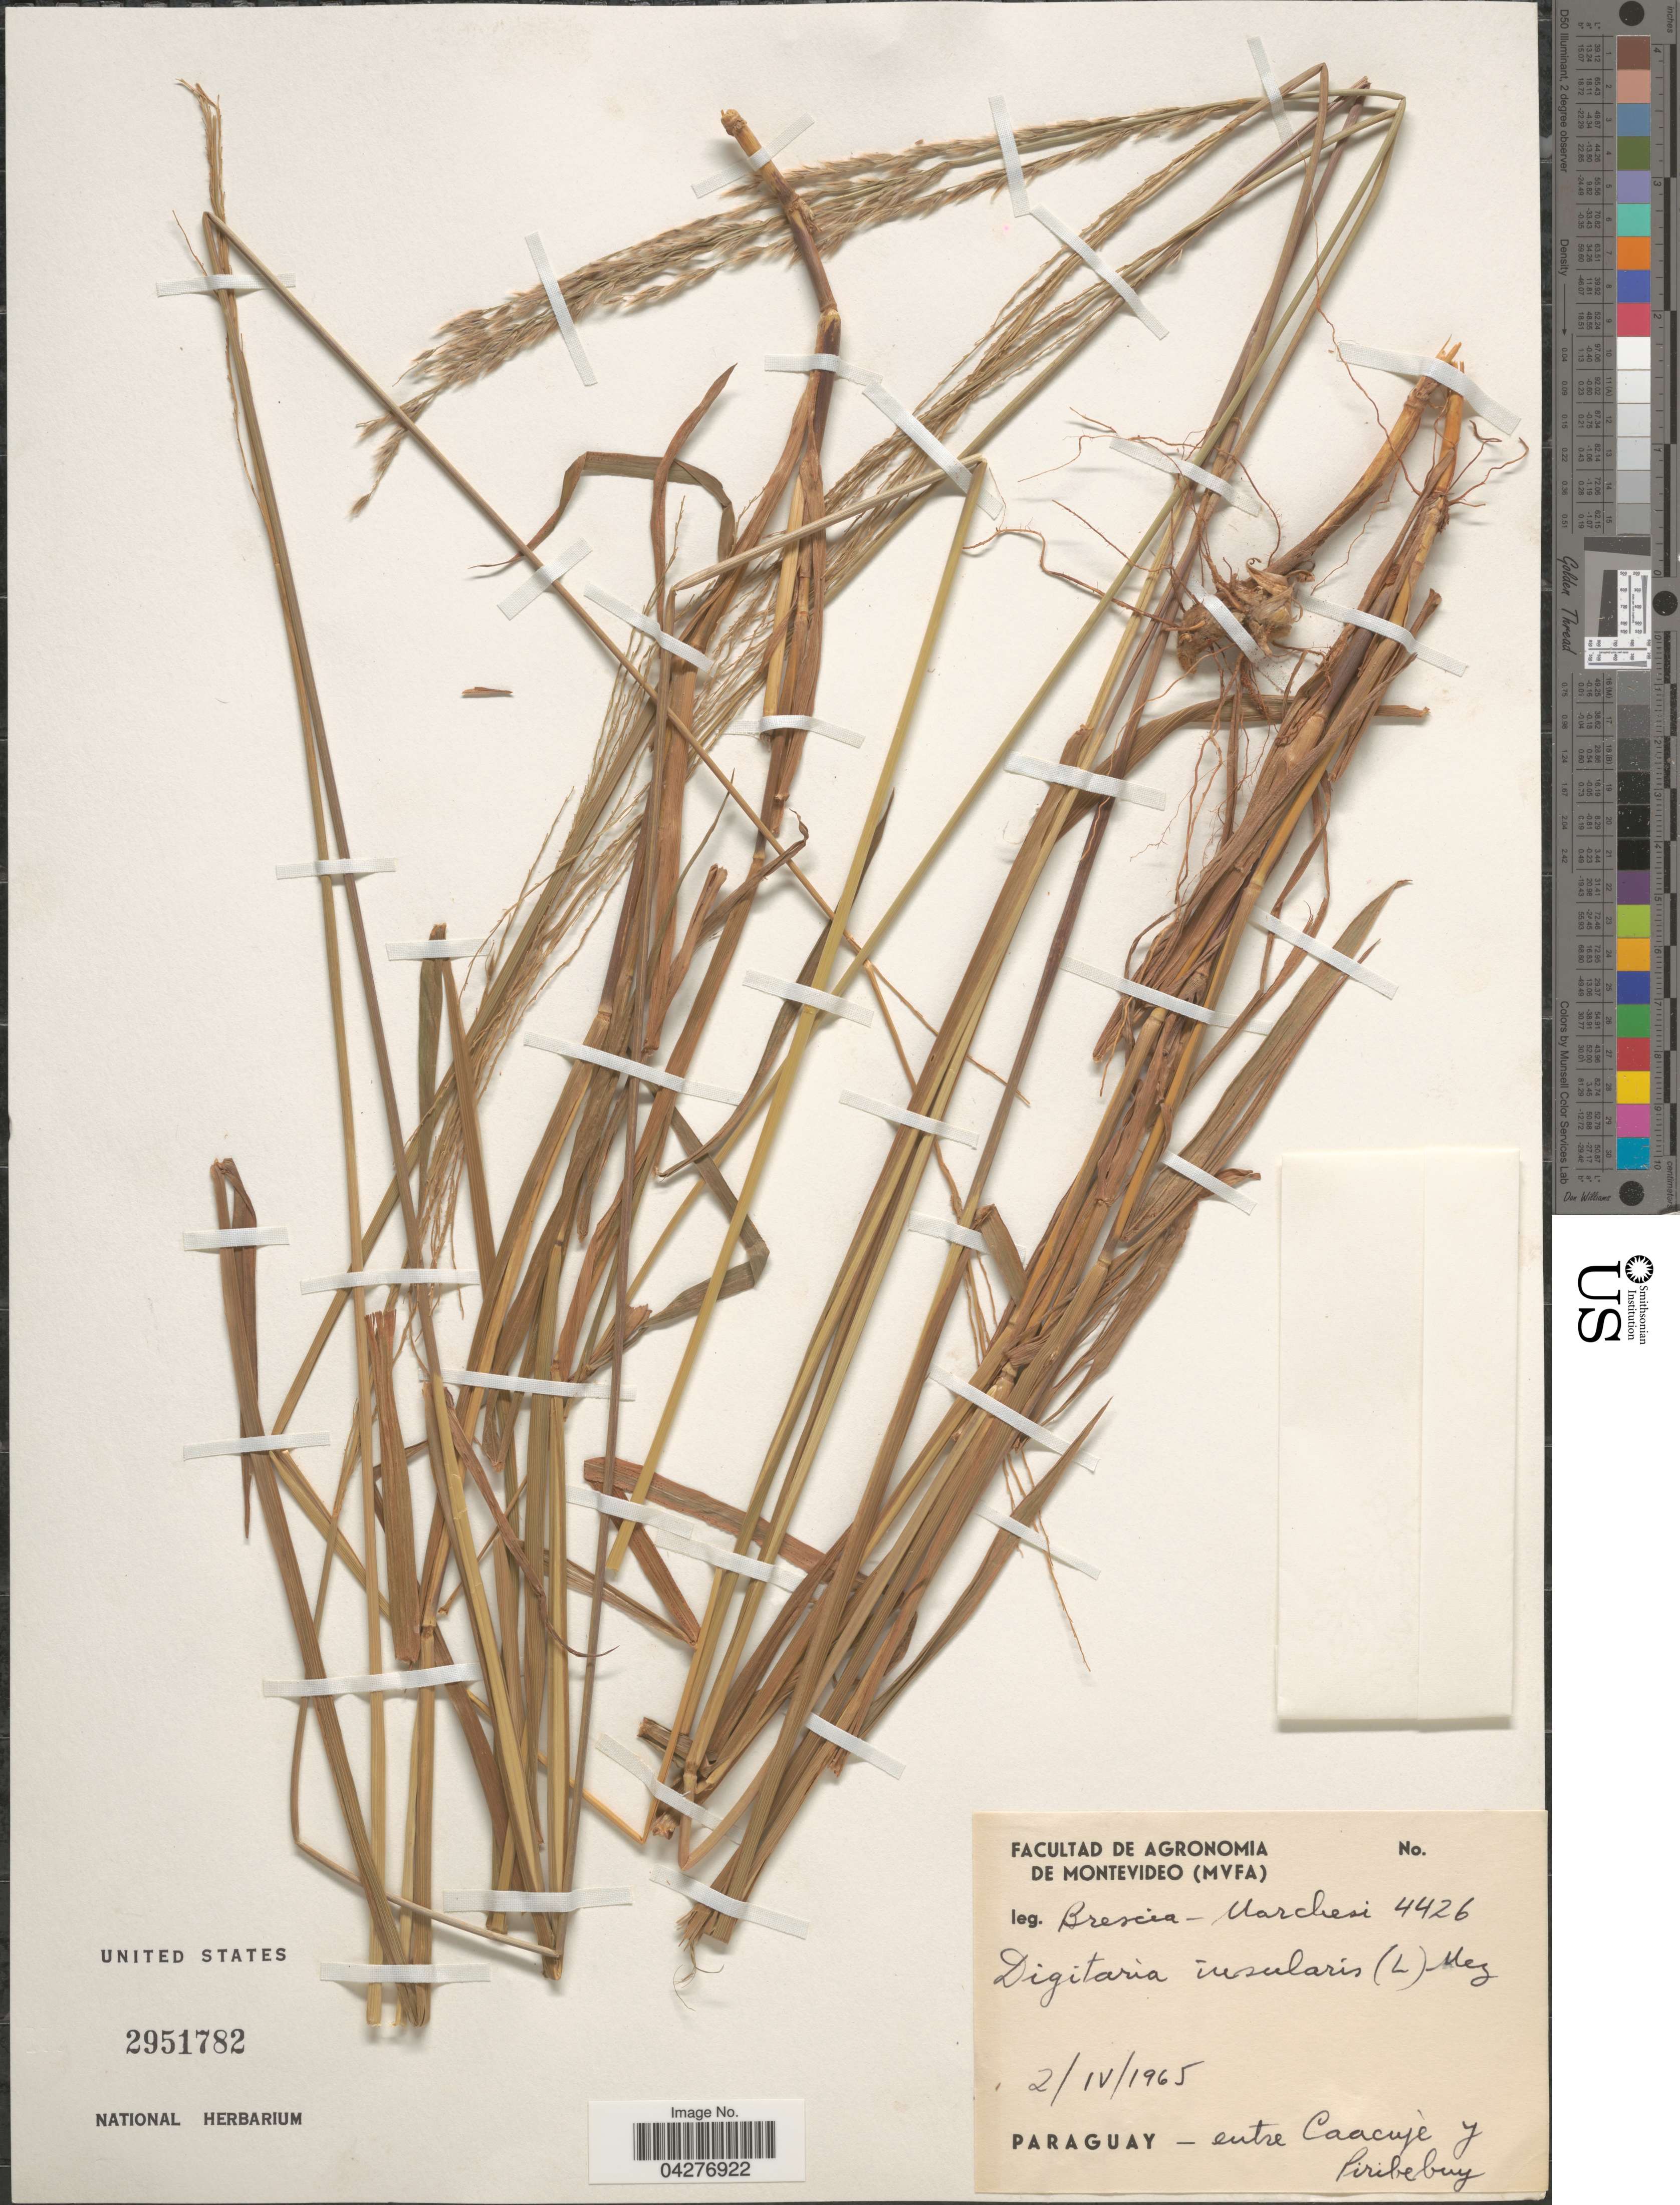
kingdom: Plantae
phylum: Tracheophyta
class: Liliopsida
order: Poales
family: Poaceae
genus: Digitaria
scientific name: Digitaria insularis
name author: (L.) Fedde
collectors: -. Brescia & Marchesi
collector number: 4426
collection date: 1965-04-02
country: Paraguay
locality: Entre Caacujé y Piribebuy.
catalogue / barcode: US 2951782